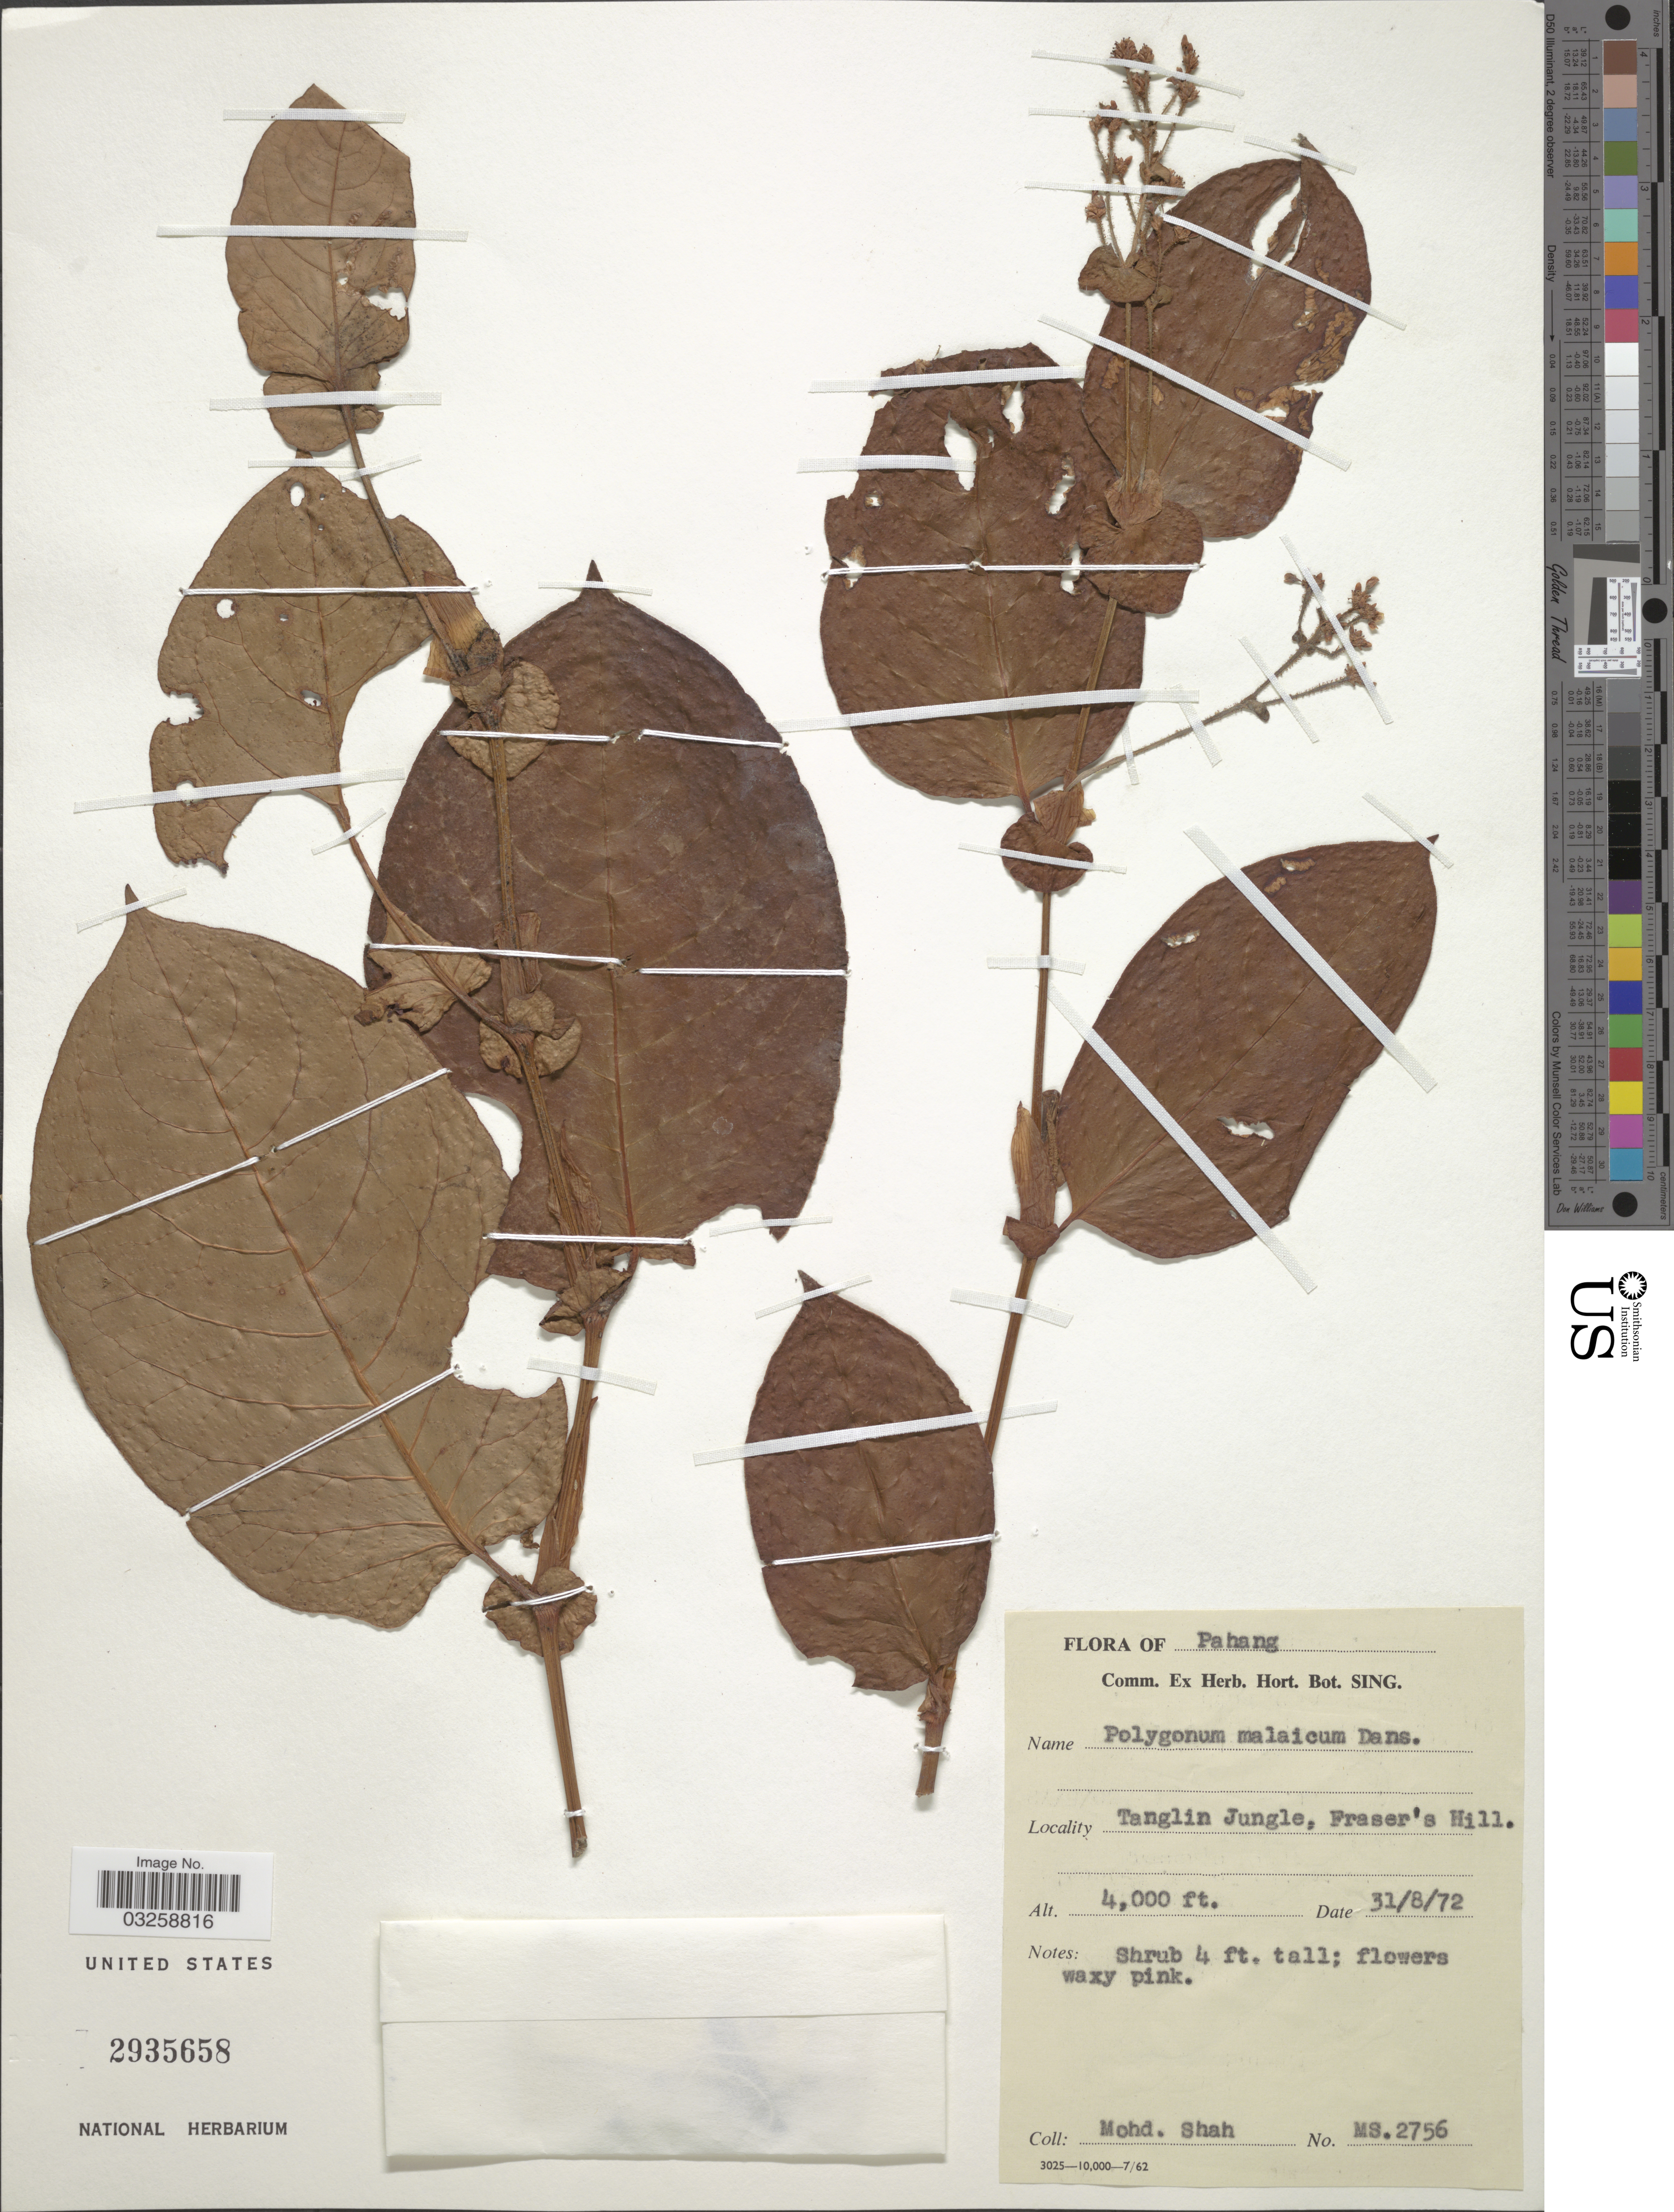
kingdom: Plantae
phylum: Tracheophyta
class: Magnoliopsida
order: Caryophyllales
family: Polygonaceae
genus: Polygonum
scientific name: Polygonum malaicum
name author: Danser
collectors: M. Shah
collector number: MS.2756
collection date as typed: Transcribed d/m/y: 31/8/72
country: Malaysia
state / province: Pahang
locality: Tanglin Jungle, Fraser's Hill.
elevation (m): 1219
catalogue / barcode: US 2935658